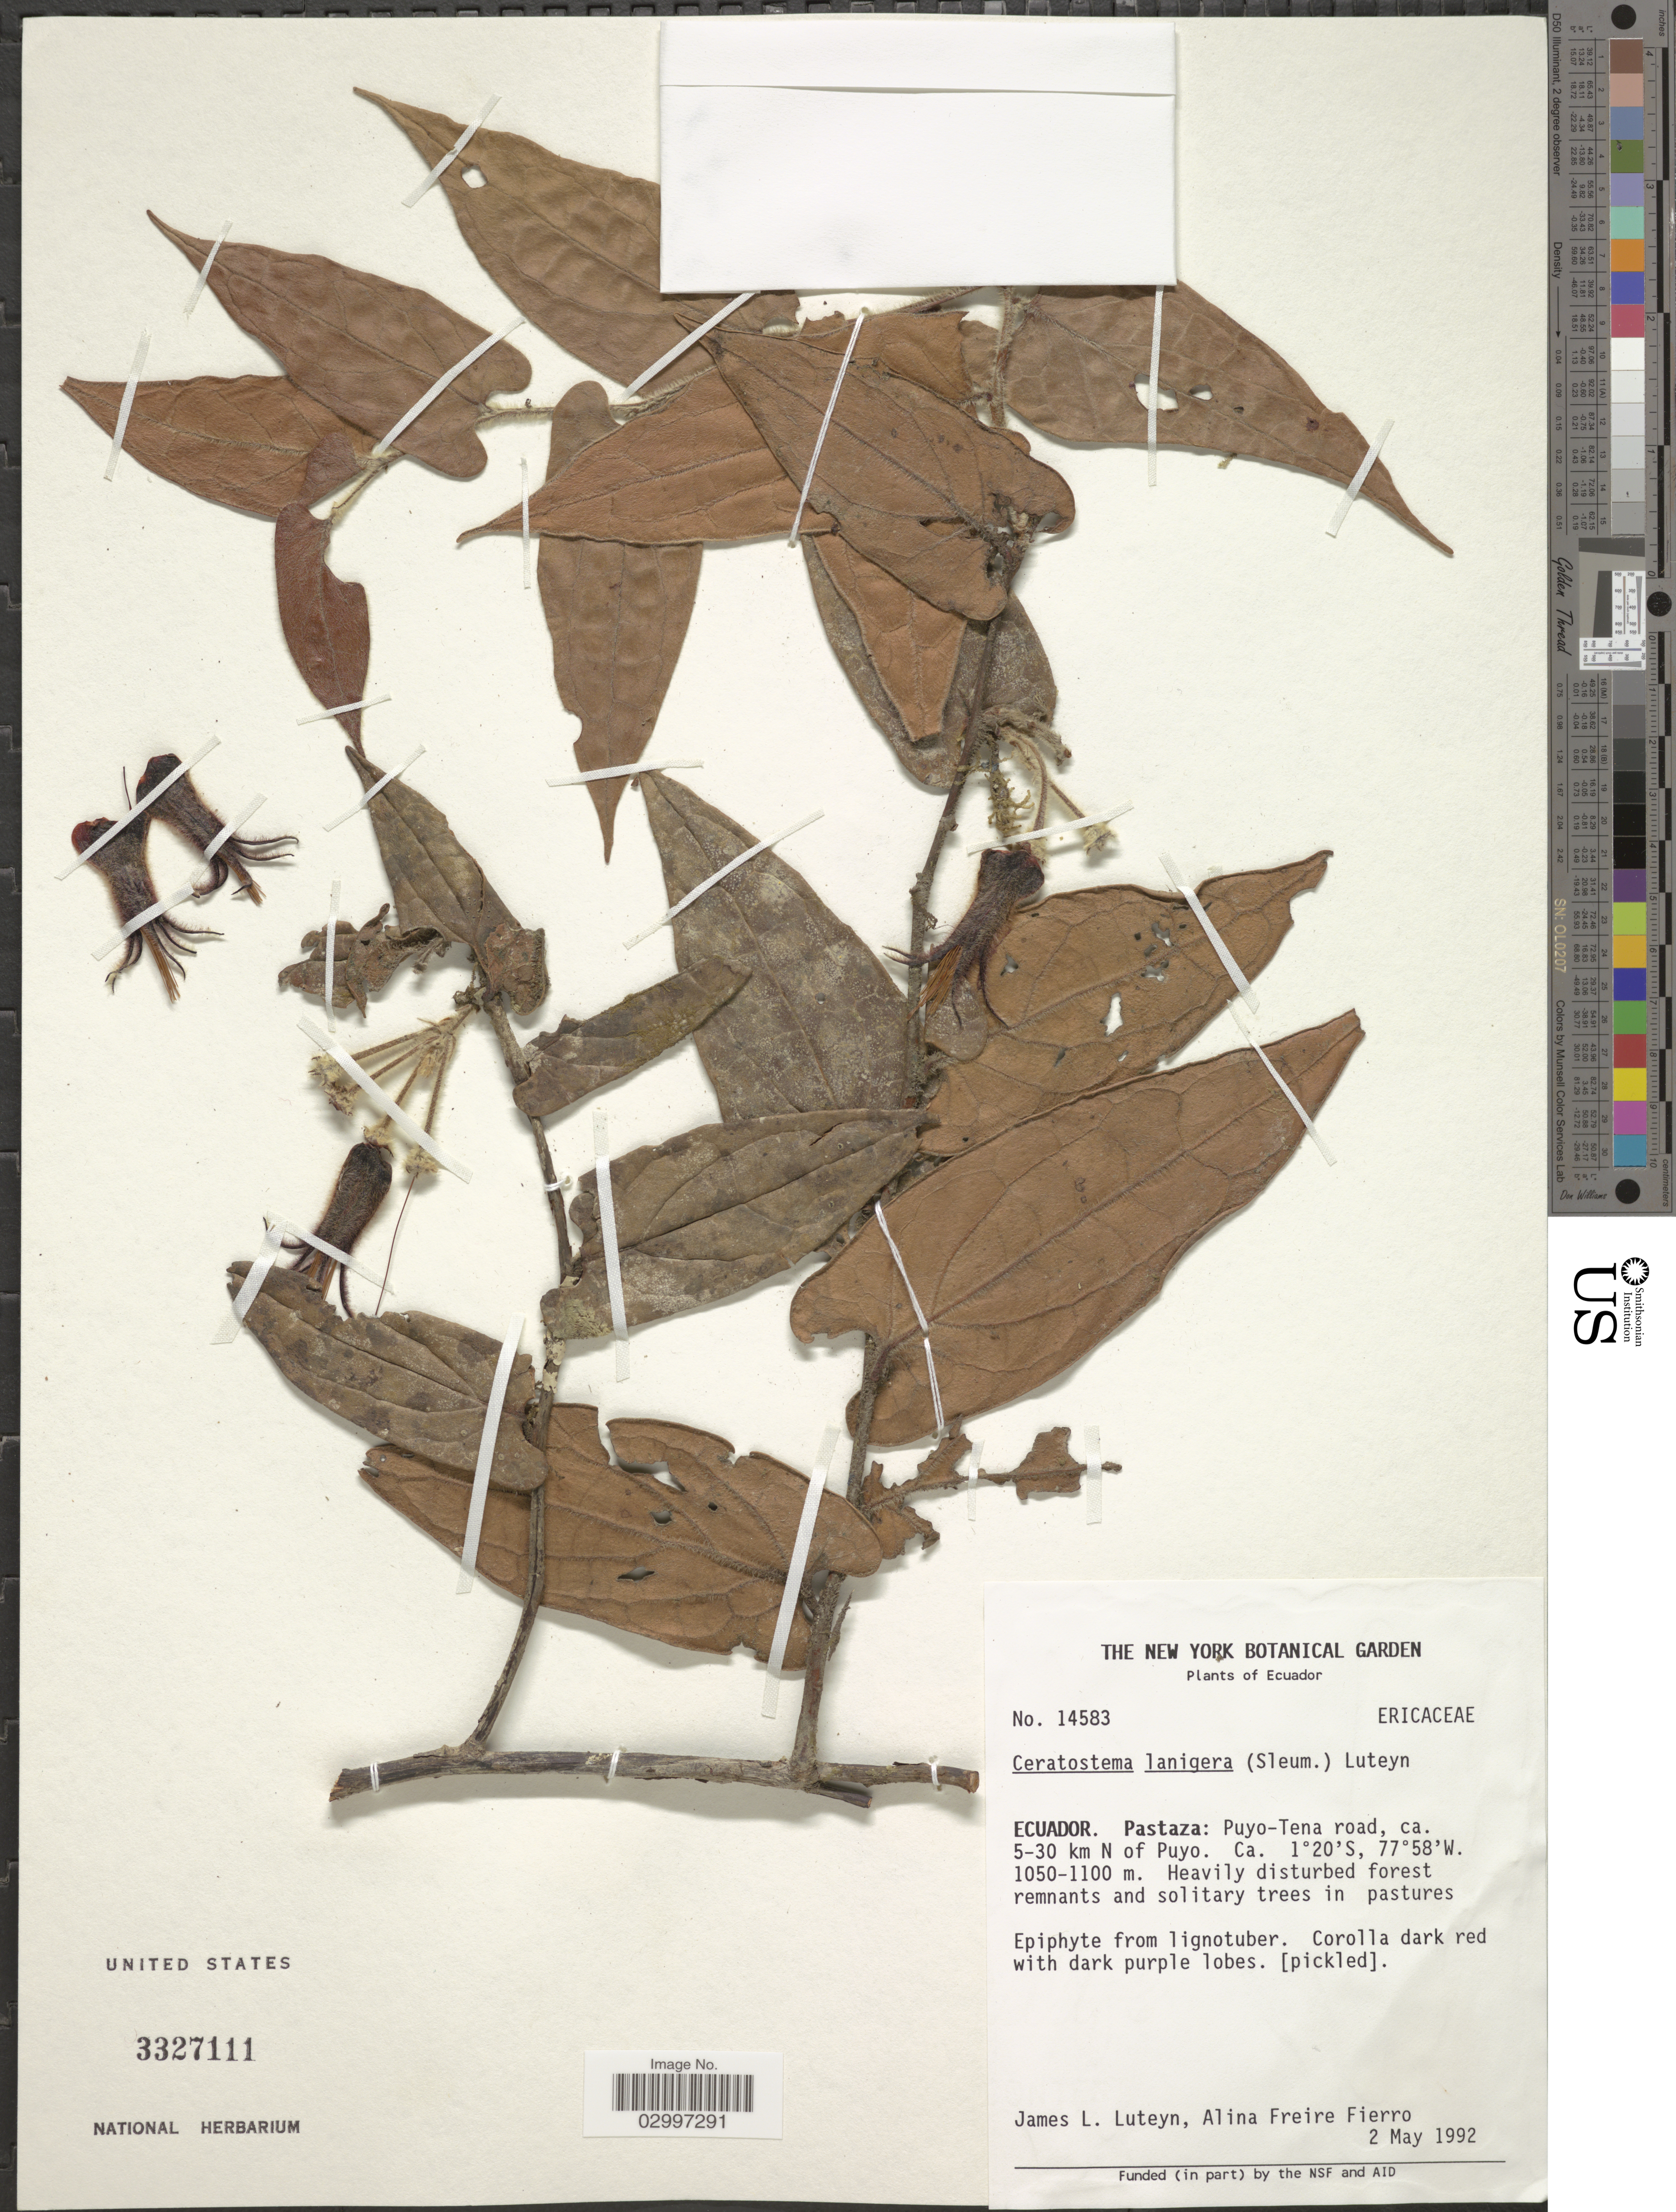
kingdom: Plantae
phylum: Tracheophyta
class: Magnoliopsida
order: Ericales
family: Ericaceae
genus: Ceratostema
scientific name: Ceratostema lanigerum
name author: (Sleumer) Luteyn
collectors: J. Luteyn & A. Freire-Fierro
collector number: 14583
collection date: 1992-05-02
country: Ecuador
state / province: Pastaza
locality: Puyo-Tena road, ca. 5-30 km N of Puyo.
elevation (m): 1050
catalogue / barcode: US 3327111